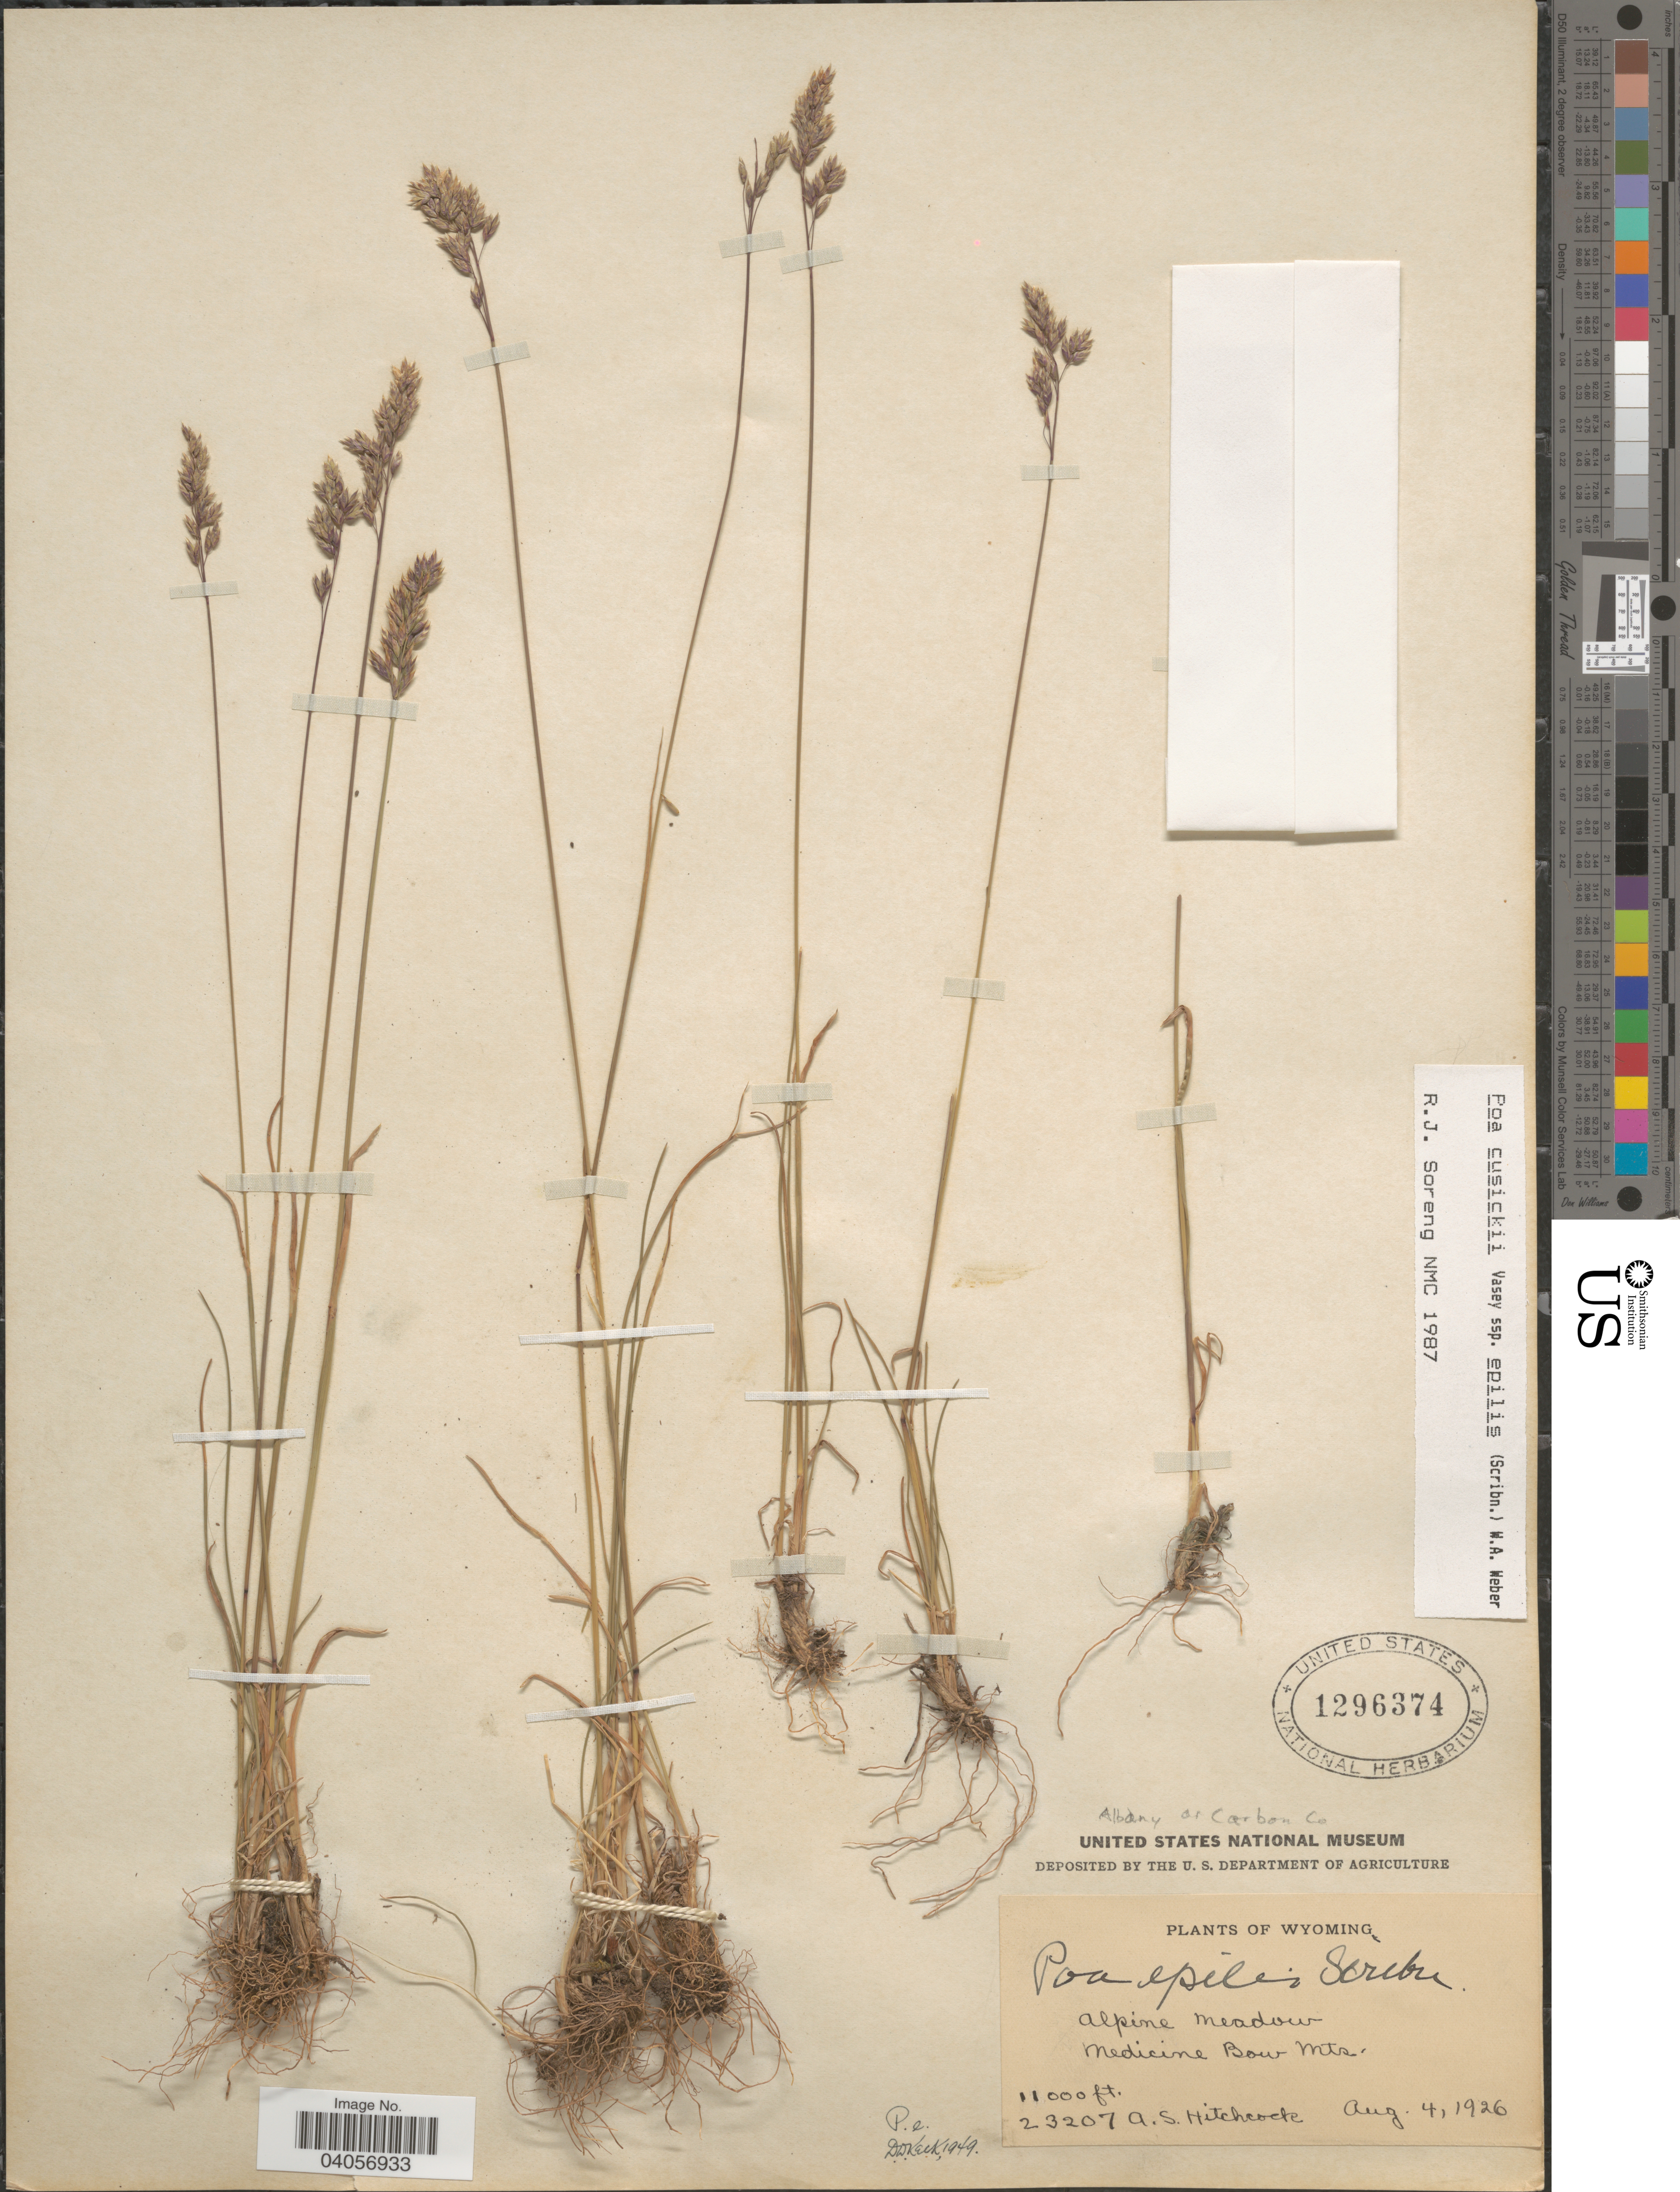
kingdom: Plantae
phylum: Tracheophyta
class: Liliopsida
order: Poales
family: Poaceae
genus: Poa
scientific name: Poa cusickii subsp. epilis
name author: (Scribn.) W.A. Weber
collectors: A. S. Hitchcock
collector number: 23207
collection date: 1926-08-04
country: United States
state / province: Wyoming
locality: Alpine meadow Medicine Bow Mts.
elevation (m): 3353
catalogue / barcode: US 1296374